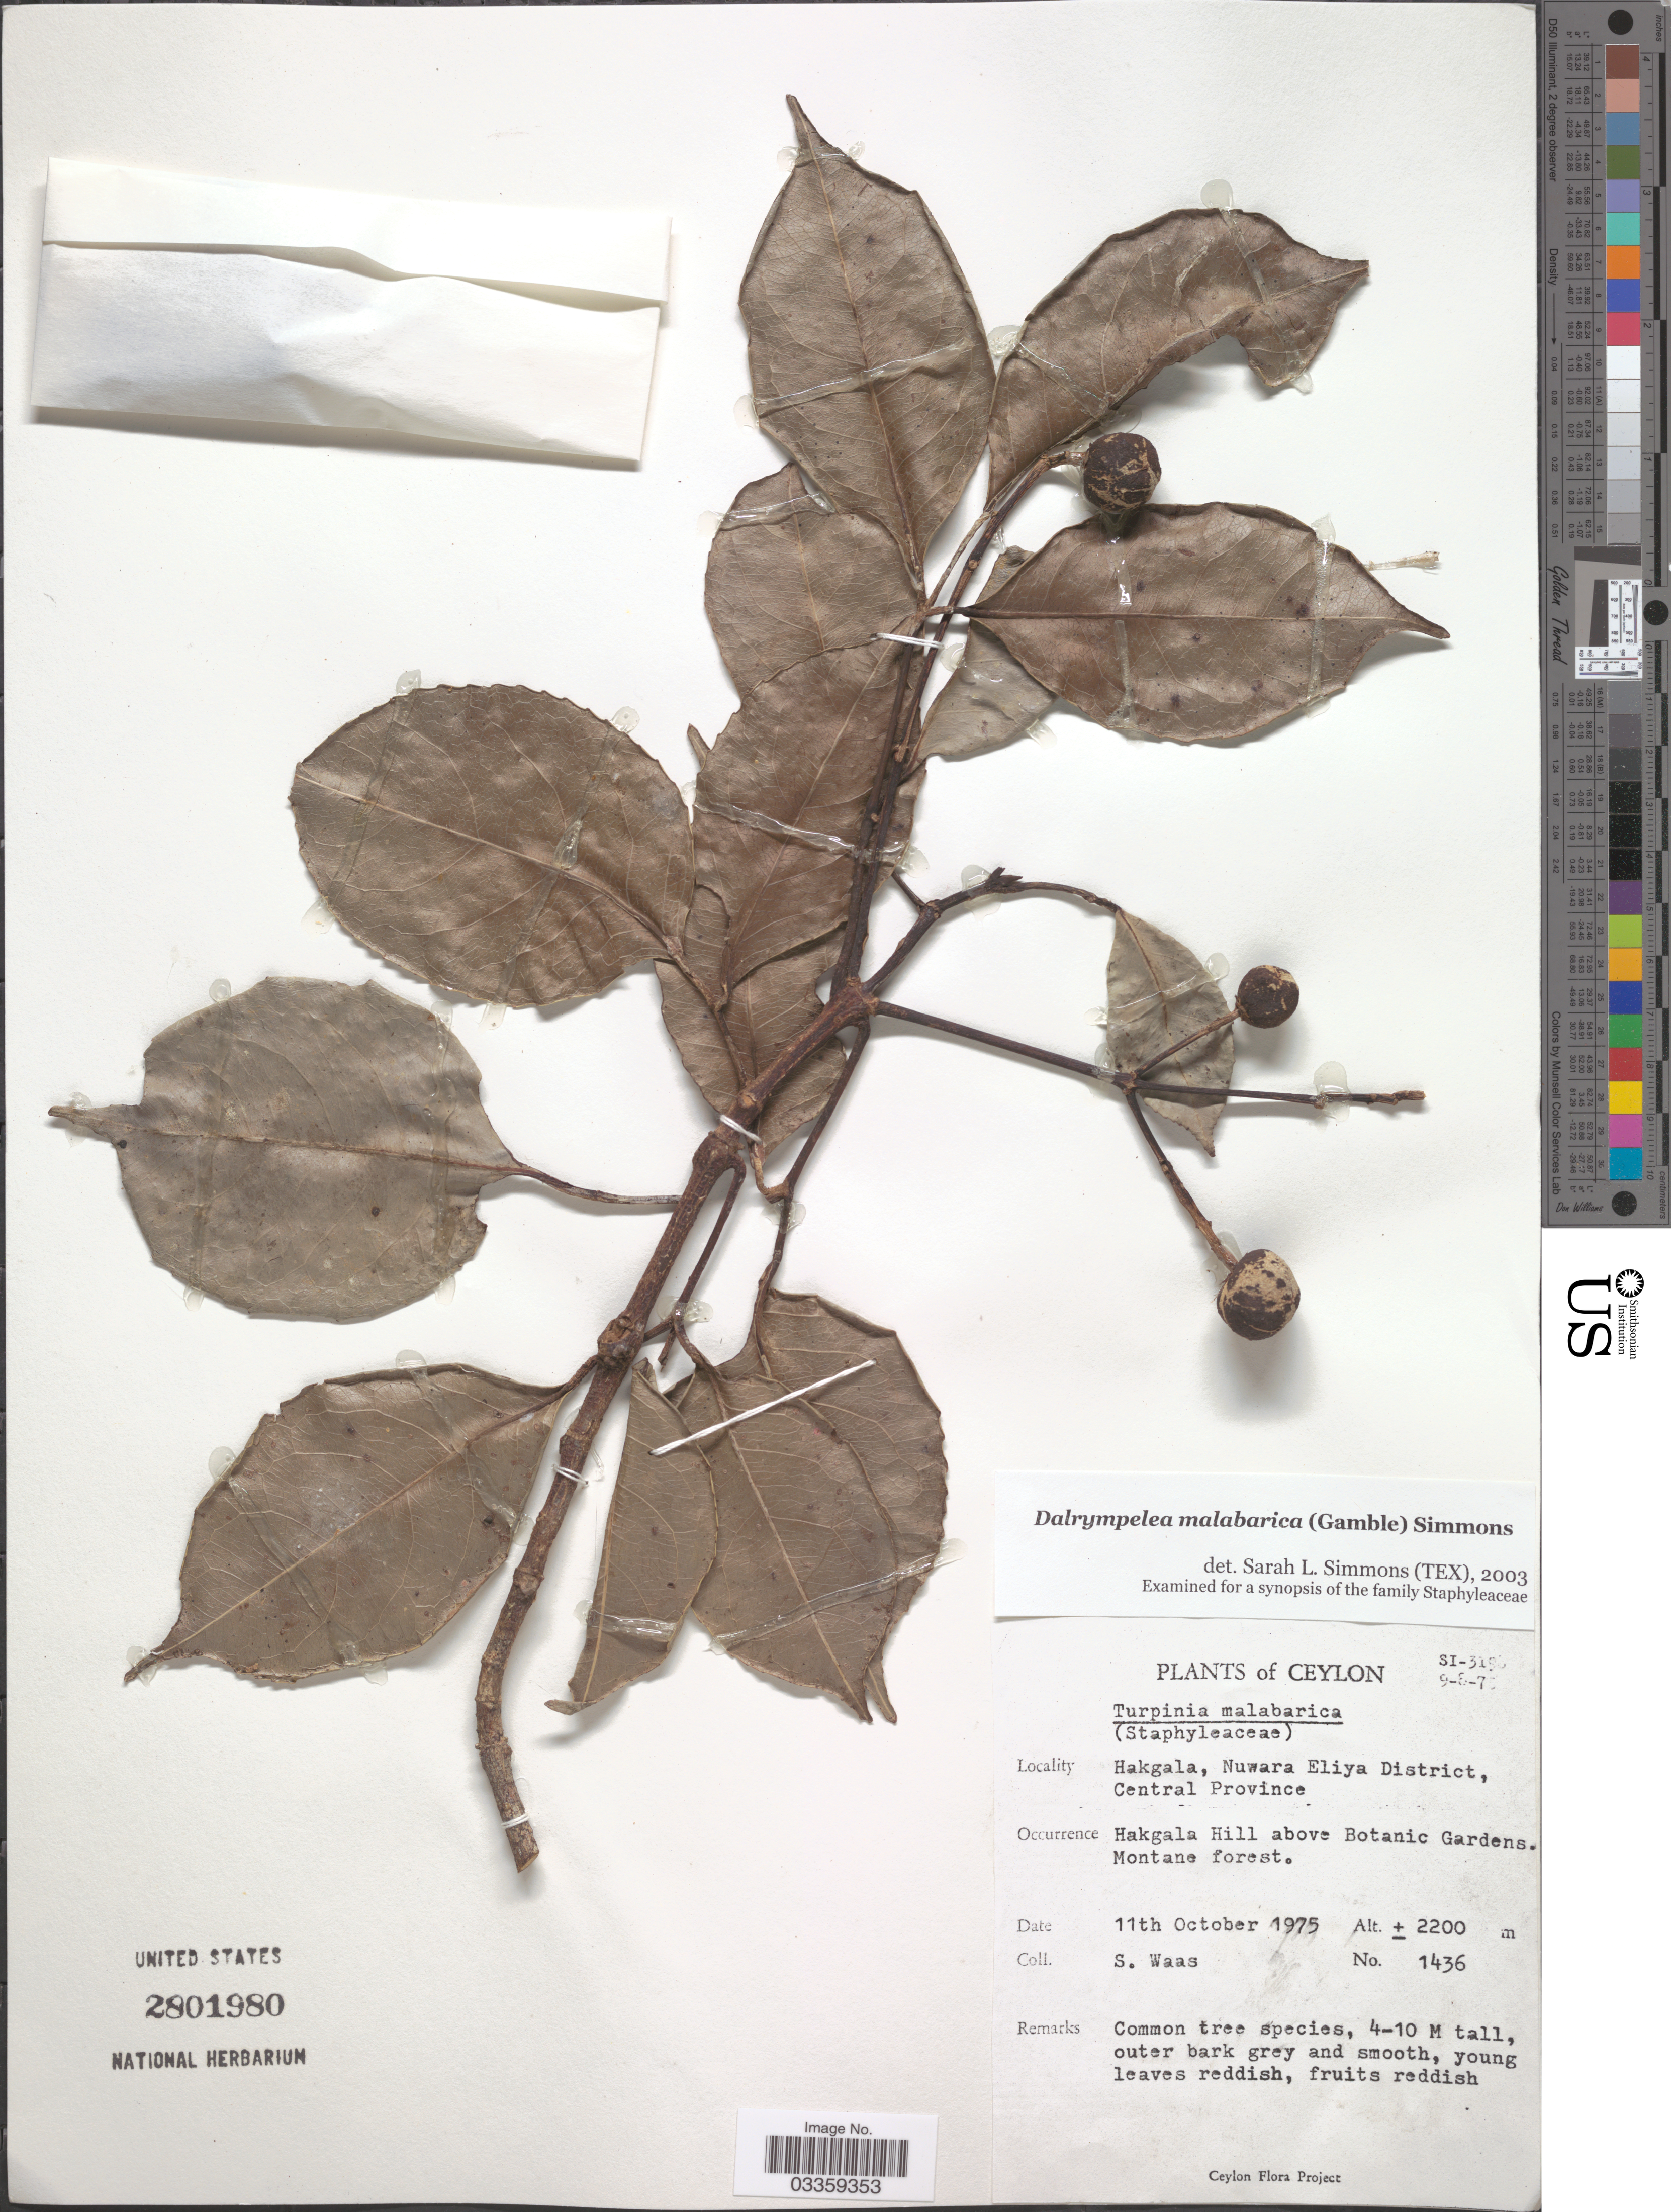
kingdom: Plantae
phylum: Tracheophyta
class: Magnoliopsida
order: Crossosomatales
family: Staphyleaceae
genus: Turpinia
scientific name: Turpinia malabarica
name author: Gamble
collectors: S. Waas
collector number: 1436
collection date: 1975-10-11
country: Sri Lanka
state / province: Central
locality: Ceylon, Hakgala, Nuwara Eliya District, Hakgala Hill above Botanic Gardens.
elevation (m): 2200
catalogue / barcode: US 2801980